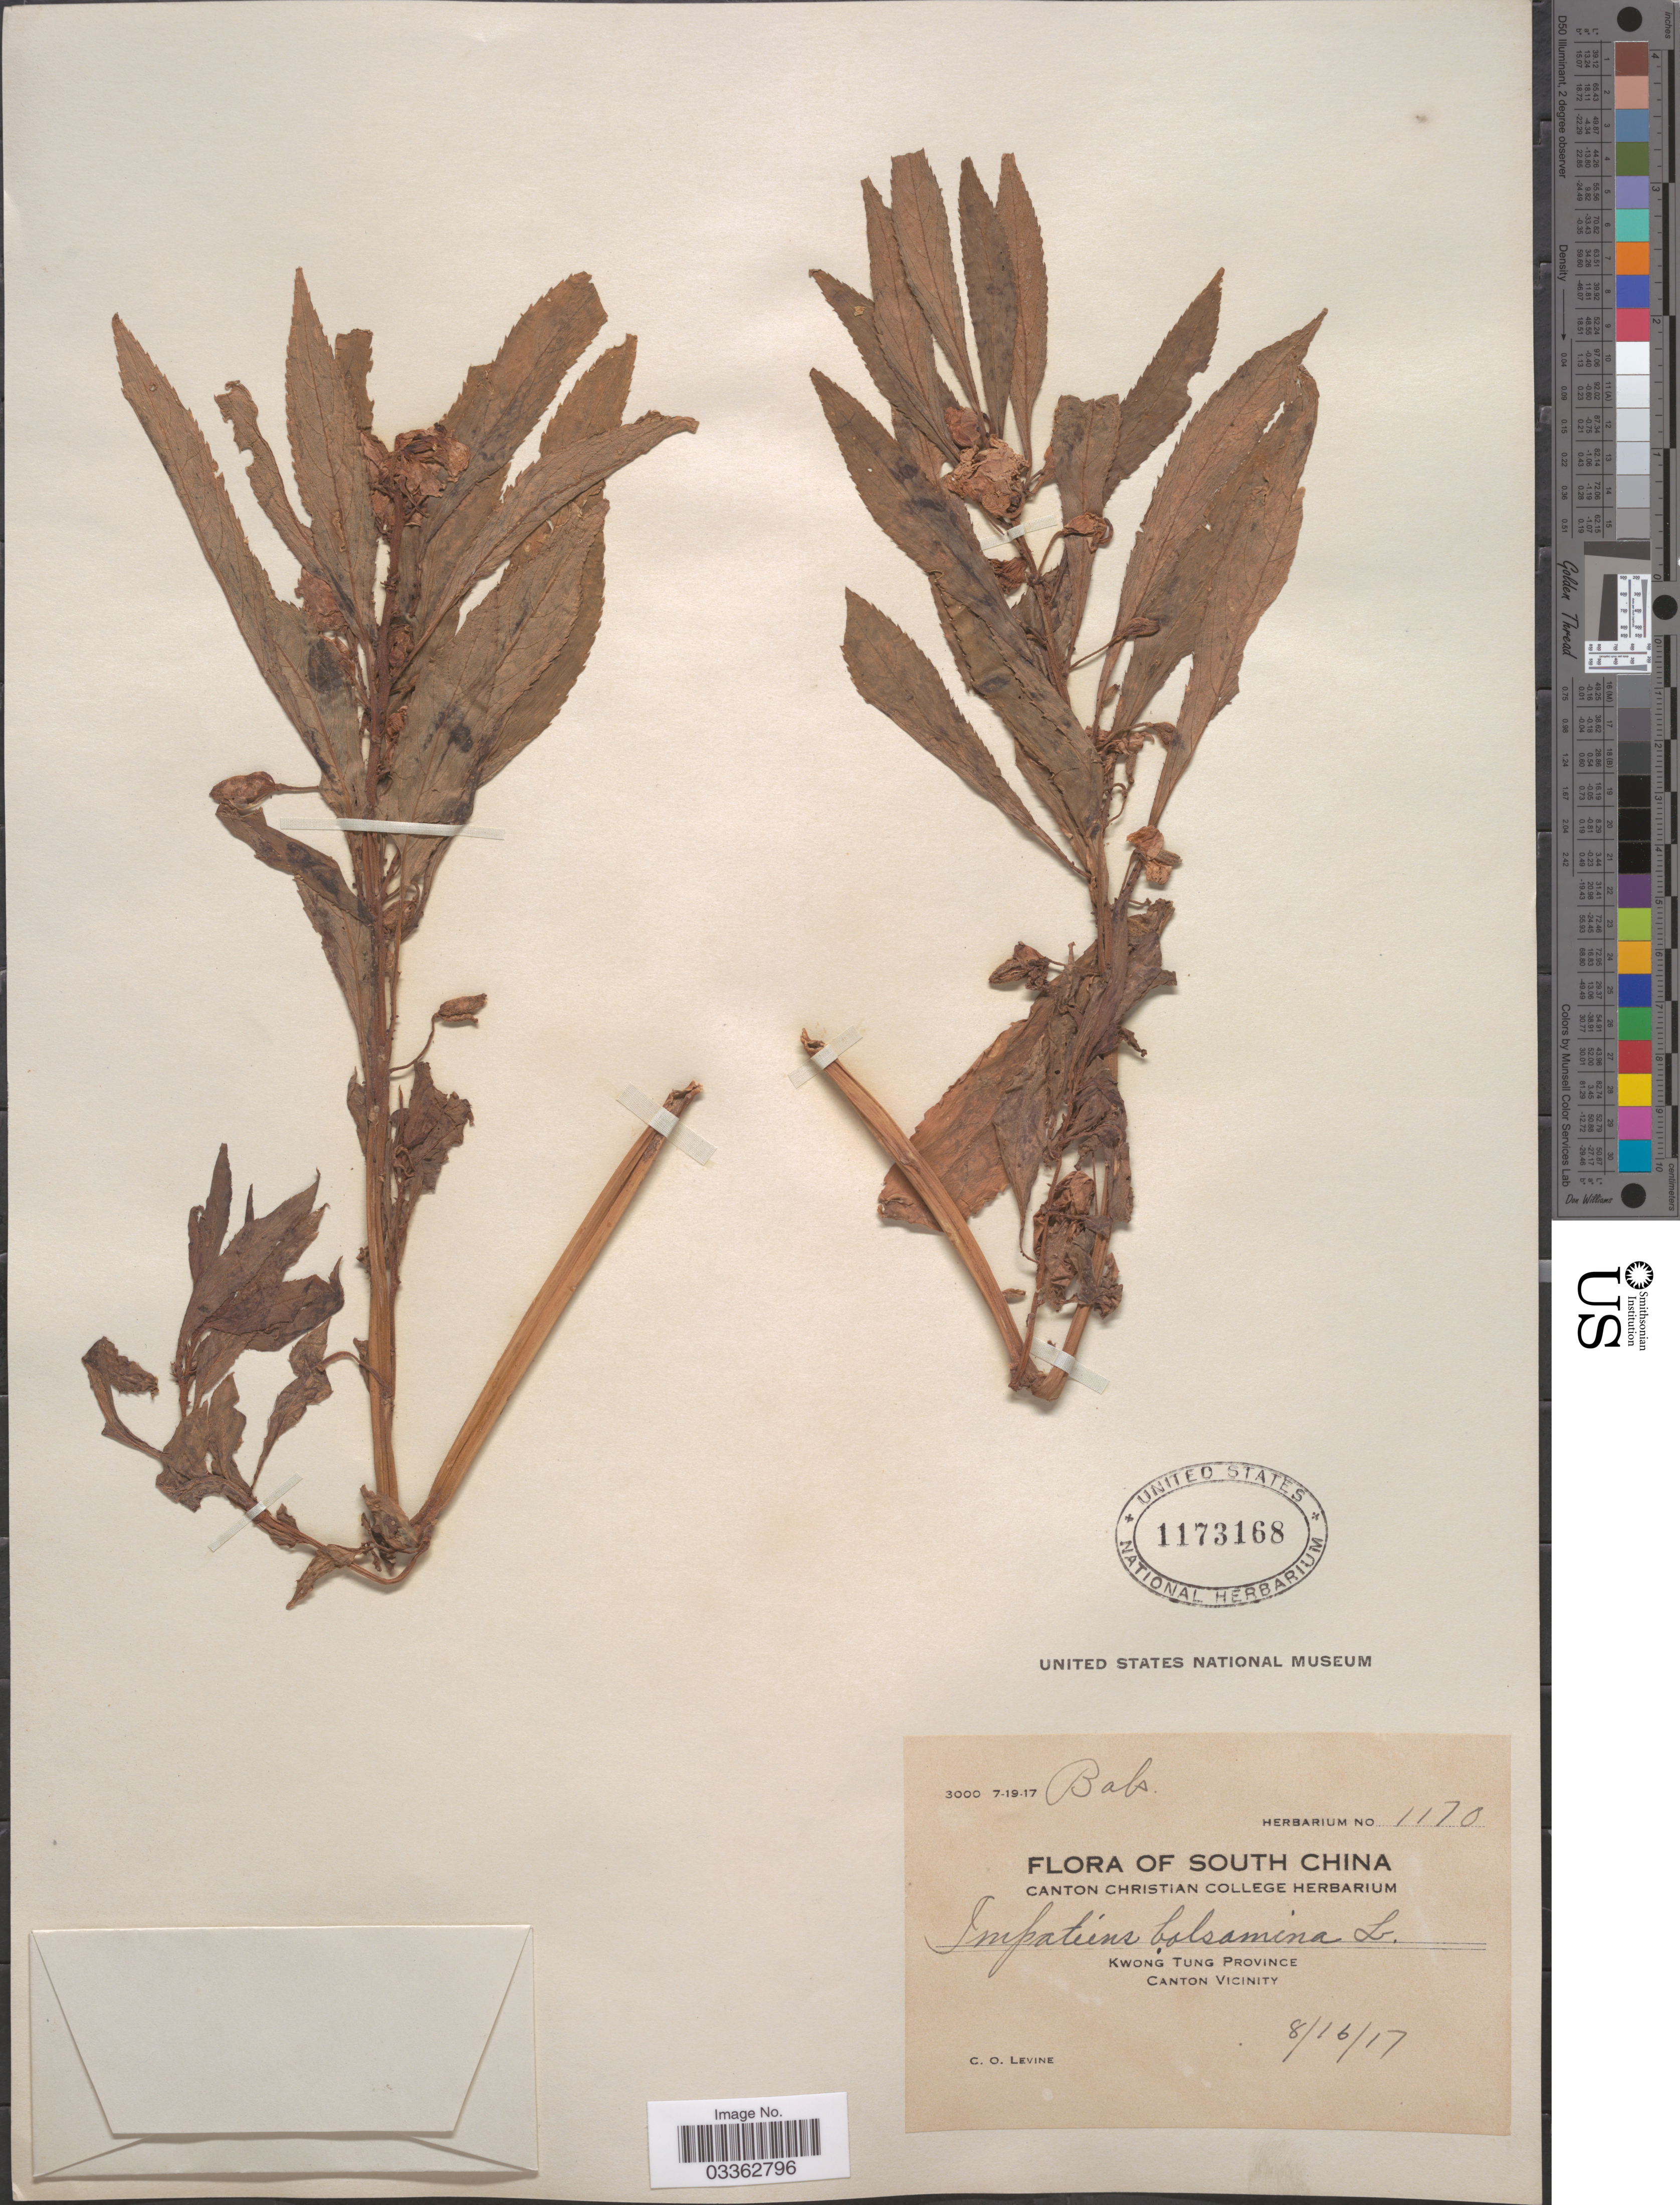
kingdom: Plantae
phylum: Tracheophyta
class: Magnoliopsida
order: Ericales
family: Balsaminaceae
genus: Impatiens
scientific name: Impatiens balsamina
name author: L.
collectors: C. O. Levine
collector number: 1170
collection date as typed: Transcribed d/m/y: 16/8/17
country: China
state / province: Guangdong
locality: Kwong Tung Province. Canton Vicinity.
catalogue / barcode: US 1173168